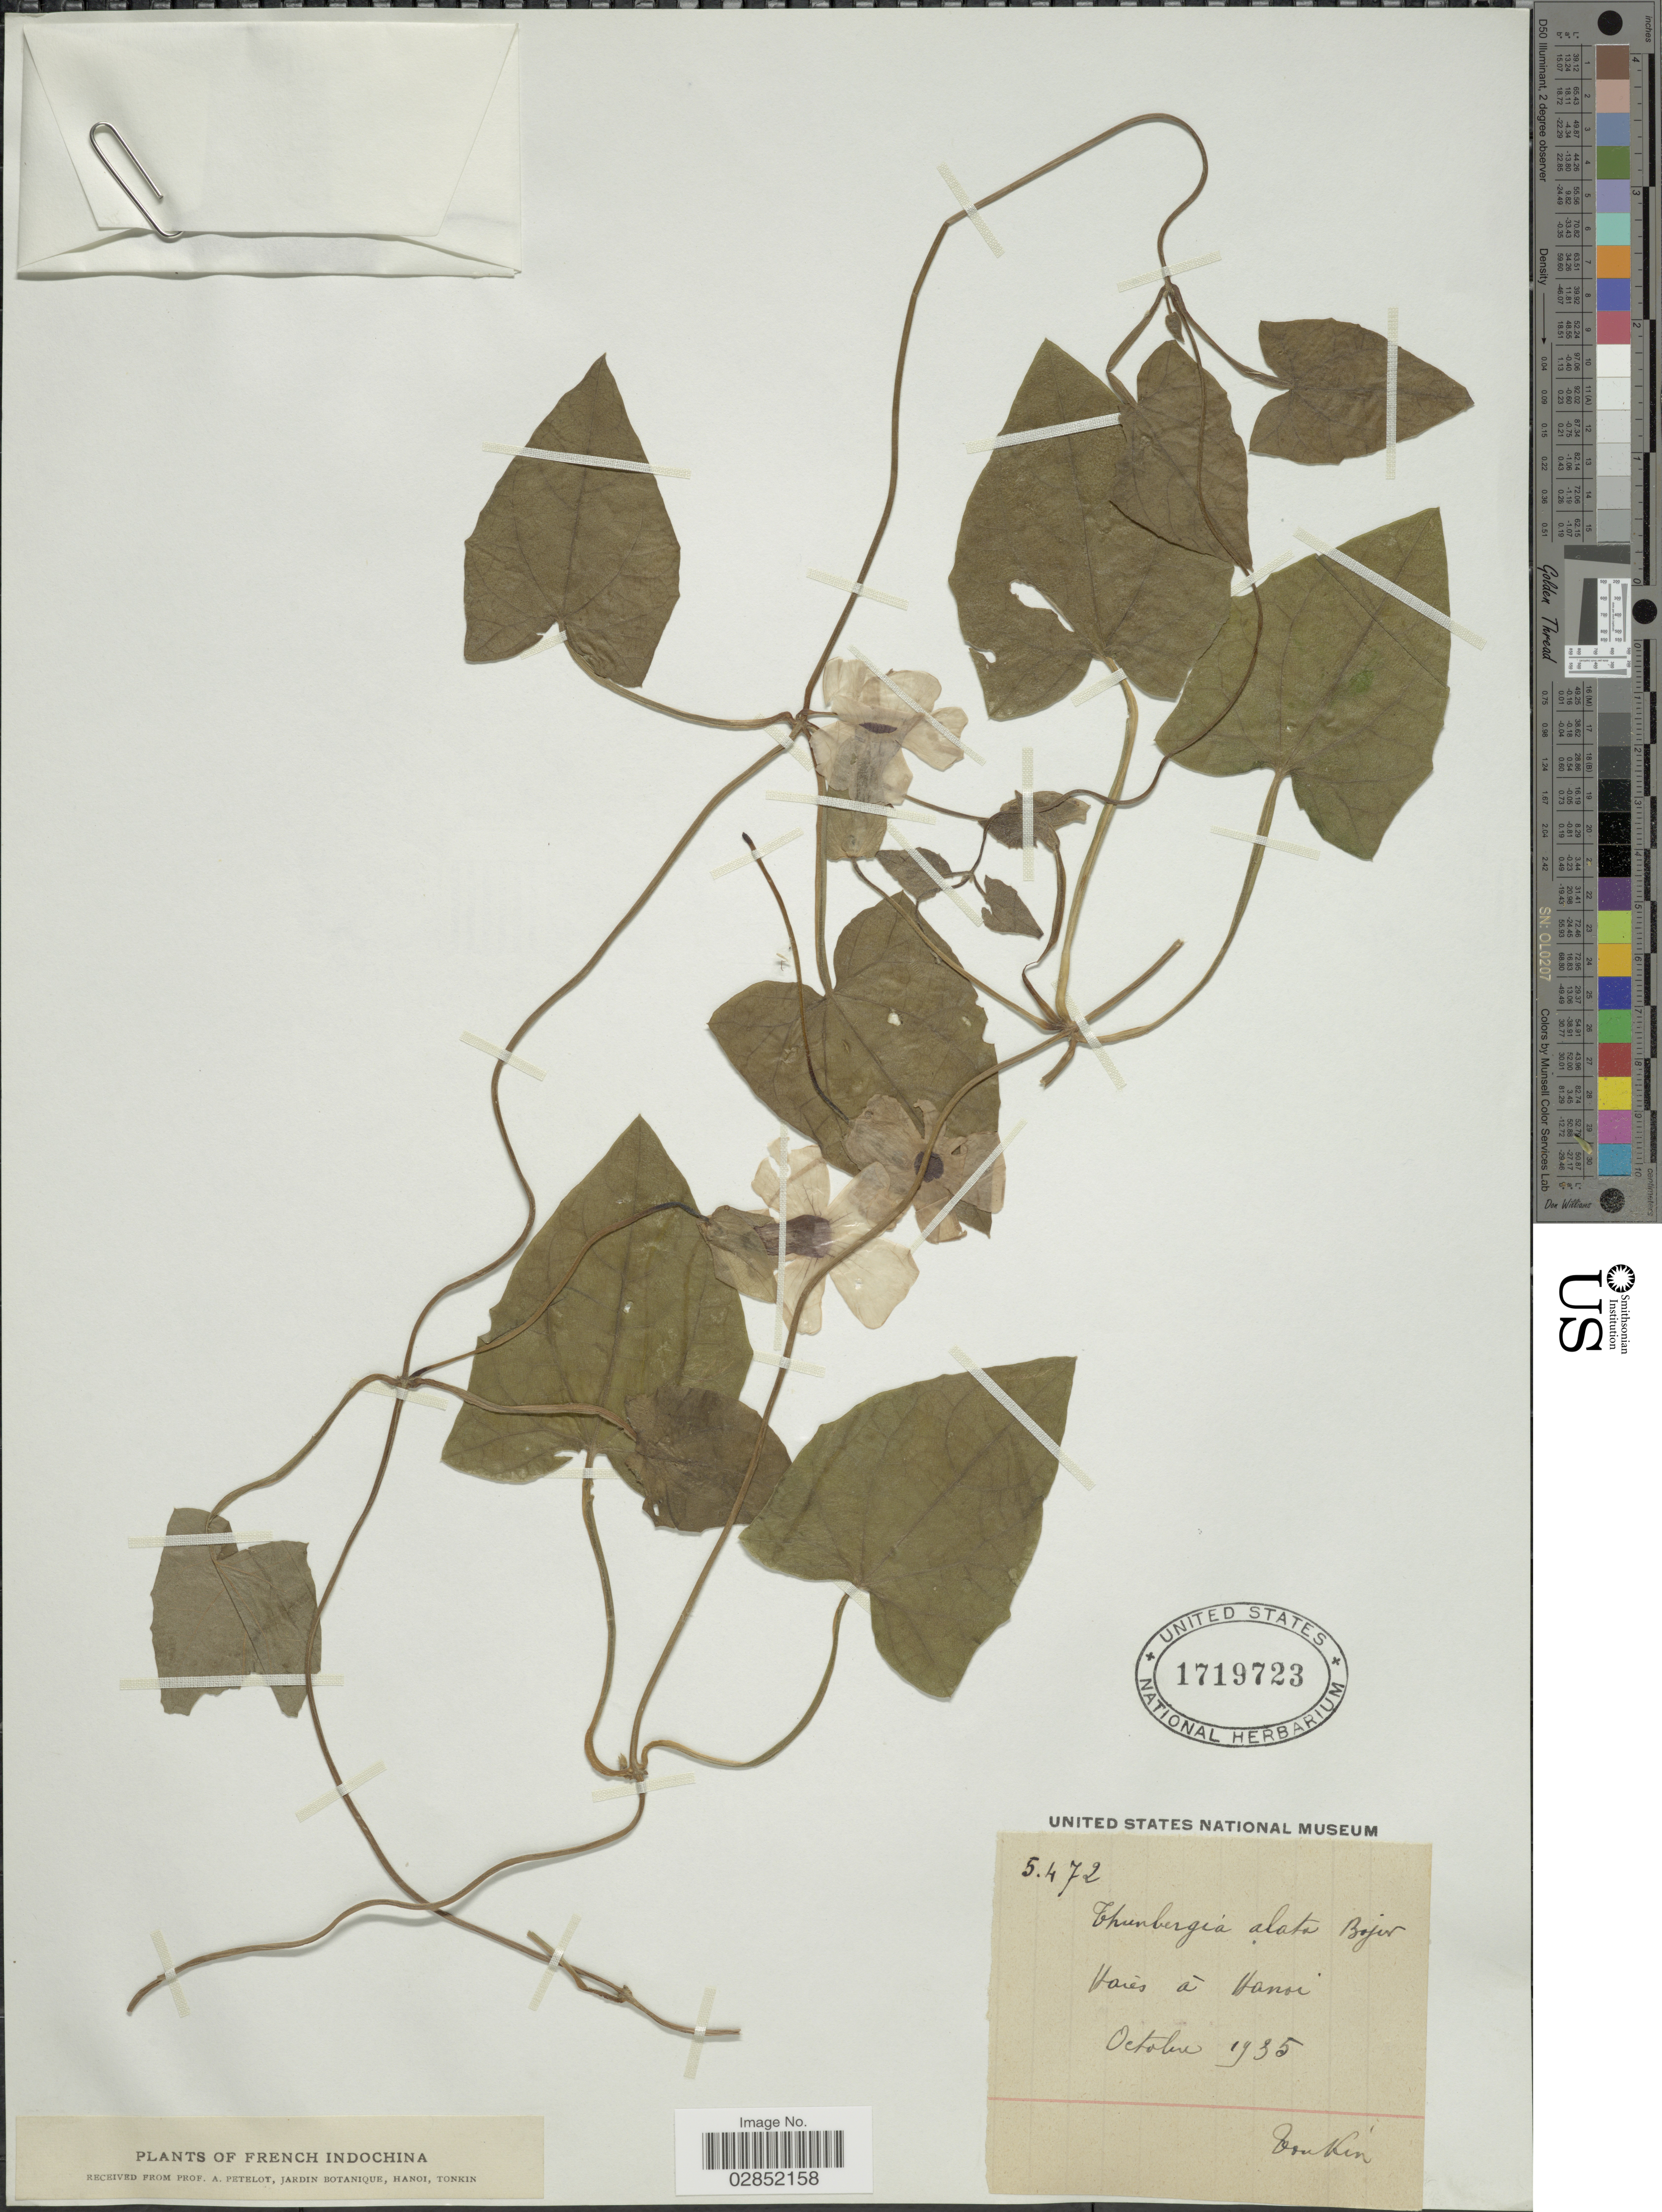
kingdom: Plantae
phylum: Tracheophyta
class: Magnoliopsida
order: Lamiales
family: Acanthaceae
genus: Thunbergia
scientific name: Thunbergia alata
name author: Bojer ex Sims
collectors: A. Petelot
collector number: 5472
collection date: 1935-10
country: Vietnam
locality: Tonkin. French Indochina. Haies à Hanoi.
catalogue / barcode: US 1719723